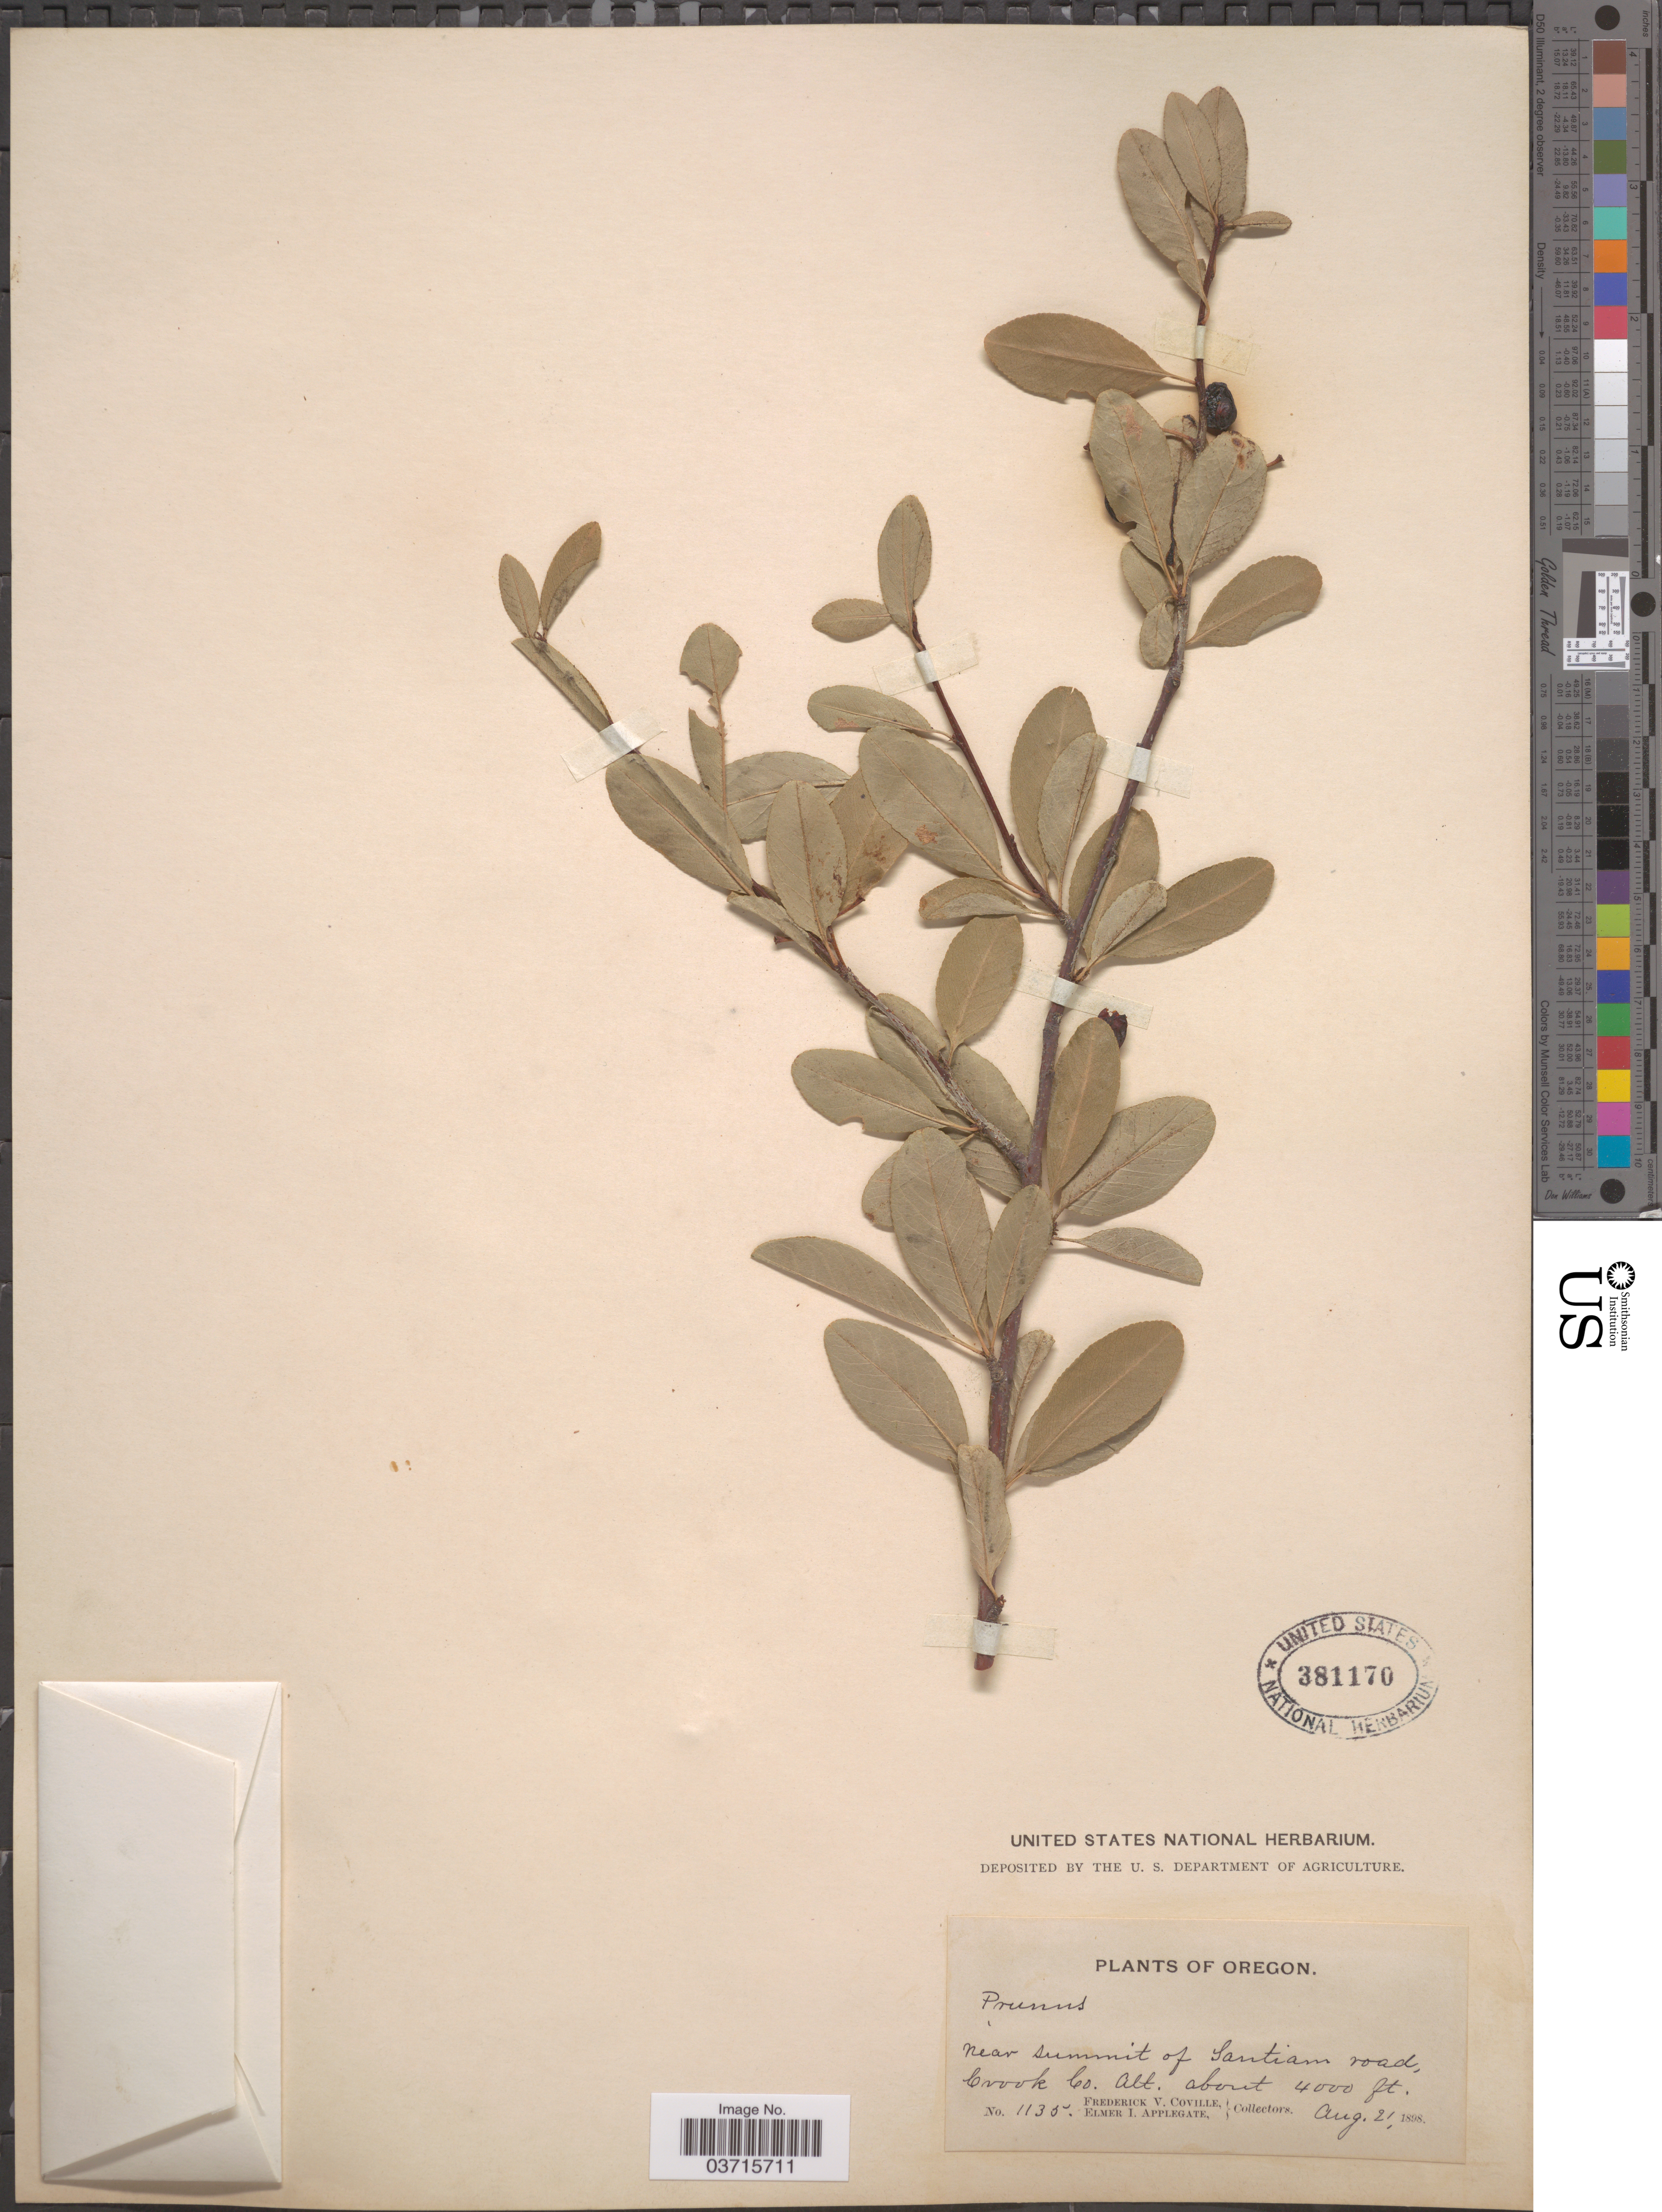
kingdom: Plantae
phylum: Tracheophyta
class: Magnoliopsida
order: Rosales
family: Rosaceae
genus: Prunus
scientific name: Prunus emarginata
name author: (Douglas ex Hook.) Eaton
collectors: F. V. Coville & E. I. Applegate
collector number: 1135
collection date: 1898-08-21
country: United States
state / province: Oregon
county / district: Crook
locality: Near summit of Santiam road, Crook Co.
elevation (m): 1219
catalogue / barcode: US 381170